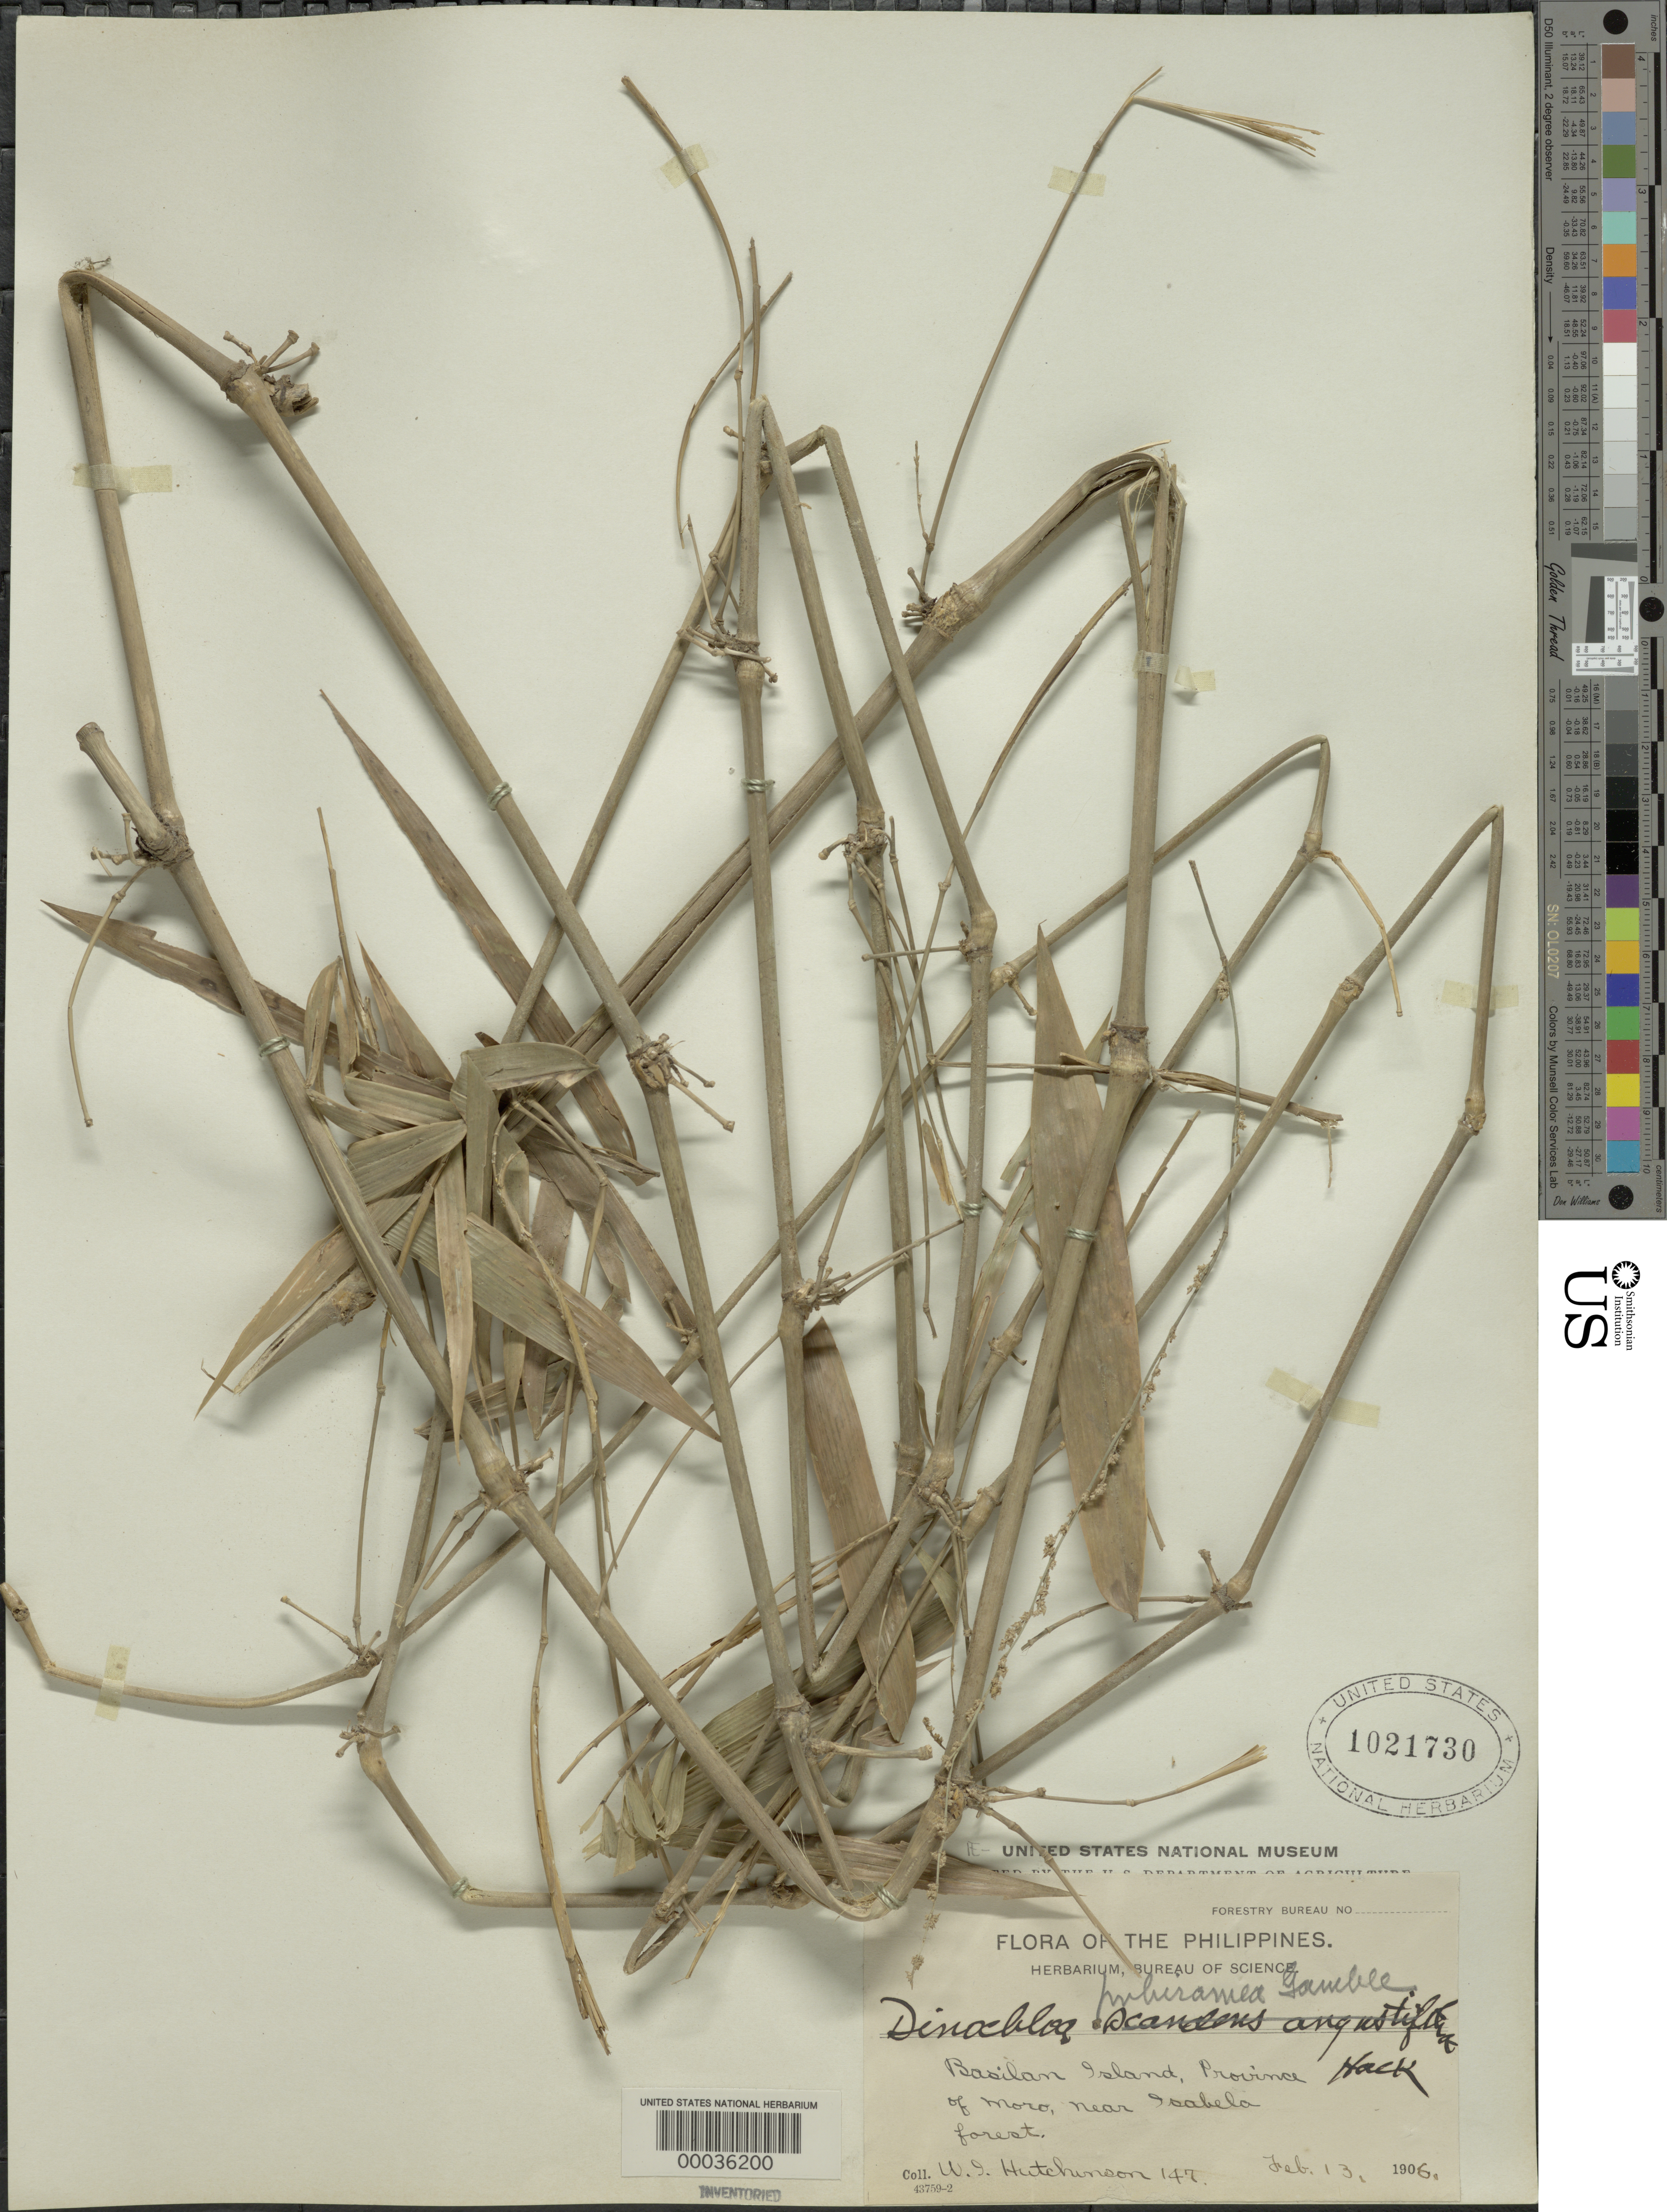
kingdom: Plantae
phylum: Tracheophyta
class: Liliopsida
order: Poales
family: Poaceae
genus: Dinochloa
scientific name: Dinochloa pubiramea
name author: Merr. ex Gamble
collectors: W. I. Hutchinson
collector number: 147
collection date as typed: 13 Feb 1906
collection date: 1906-02-13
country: Philippines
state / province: Muslim Mindanao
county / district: Basilan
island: Basilan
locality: Moro prov., near isabela forest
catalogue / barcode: US 1021730